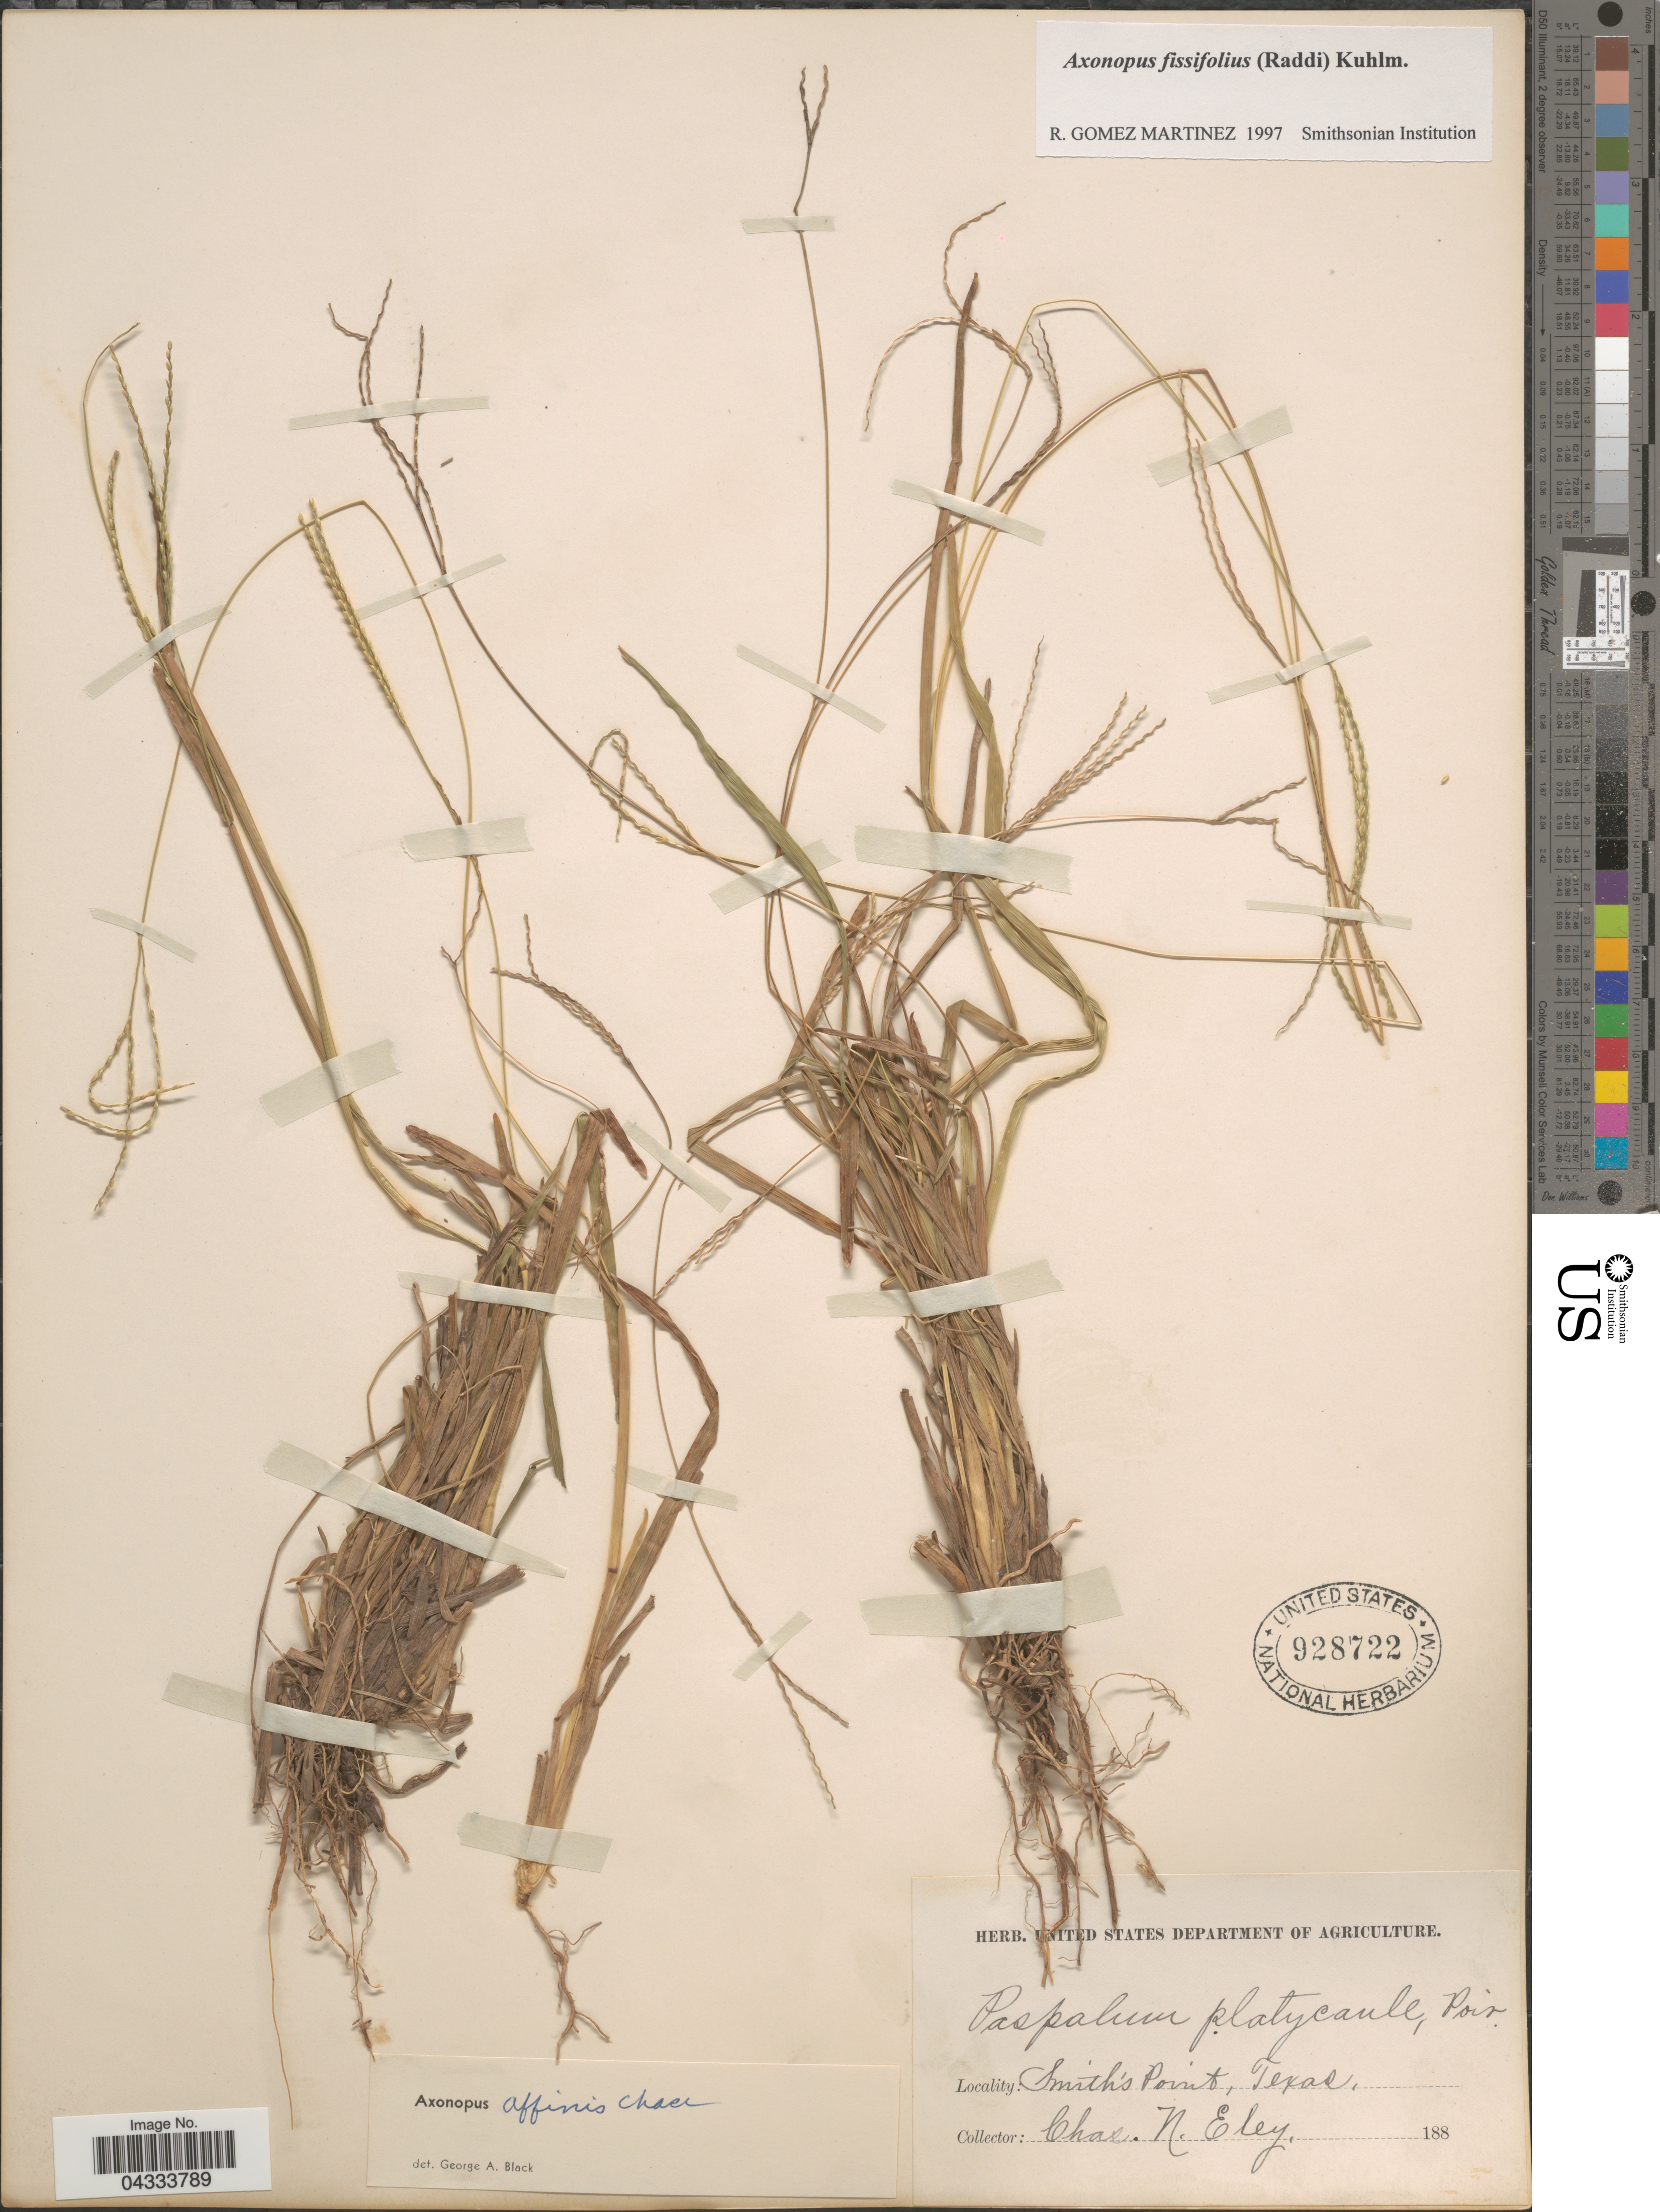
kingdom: Plantae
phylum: Tracheophyta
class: Liliopsida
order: Poales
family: Poaceae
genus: Axonopus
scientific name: Axonopus fissifolius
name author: (Raddi) Kuhlm.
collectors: C. Eley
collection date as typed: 188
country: United States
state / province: Texas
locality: Smith's Point.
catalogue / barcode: US 928722